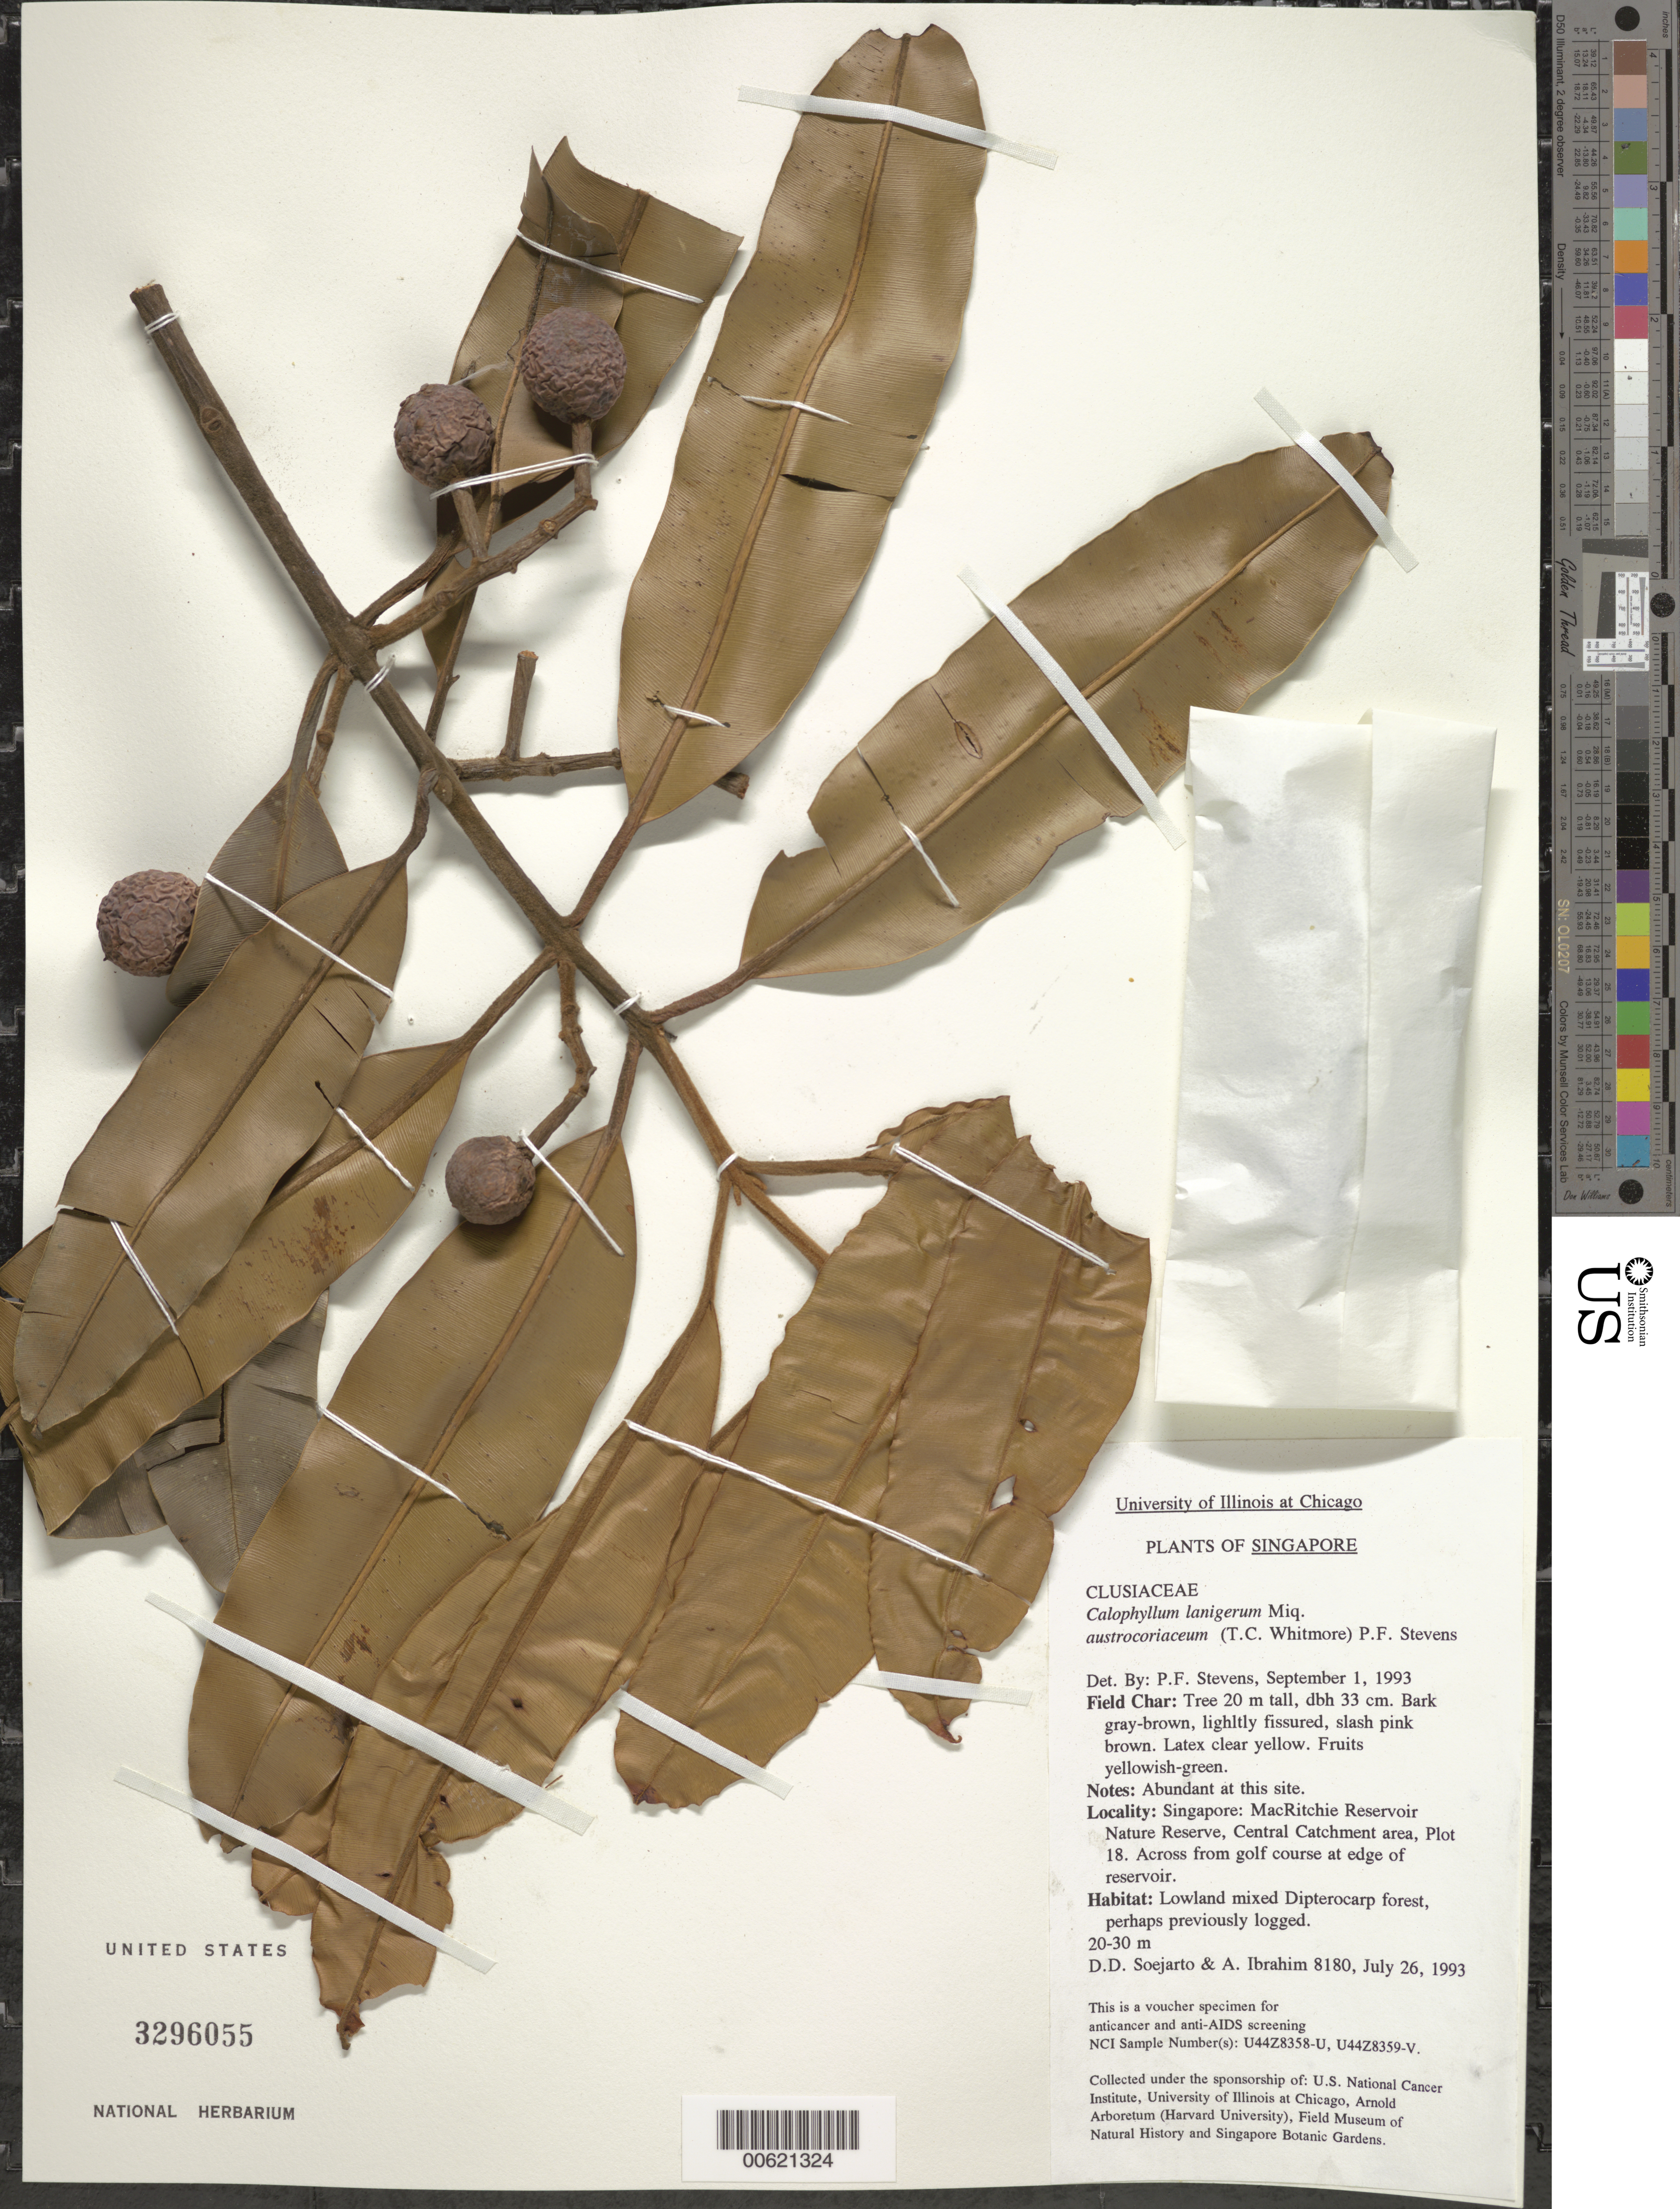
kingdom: Plantae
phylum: Tracheophyta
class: Magnoliopsida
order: Malpighiales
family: Calophyllaceae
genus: Calophyllum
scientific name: Calophyllum lanigerum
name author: Miq.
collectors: A. Ibrahim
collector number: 8180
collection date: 1993-07-26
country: Singapore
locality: MacRitchie Reservoir Nature Reserve, Central Catchment area, Plot 18. Across from golf course at edge of reservoir.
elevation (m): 20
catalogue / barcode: US 3296055